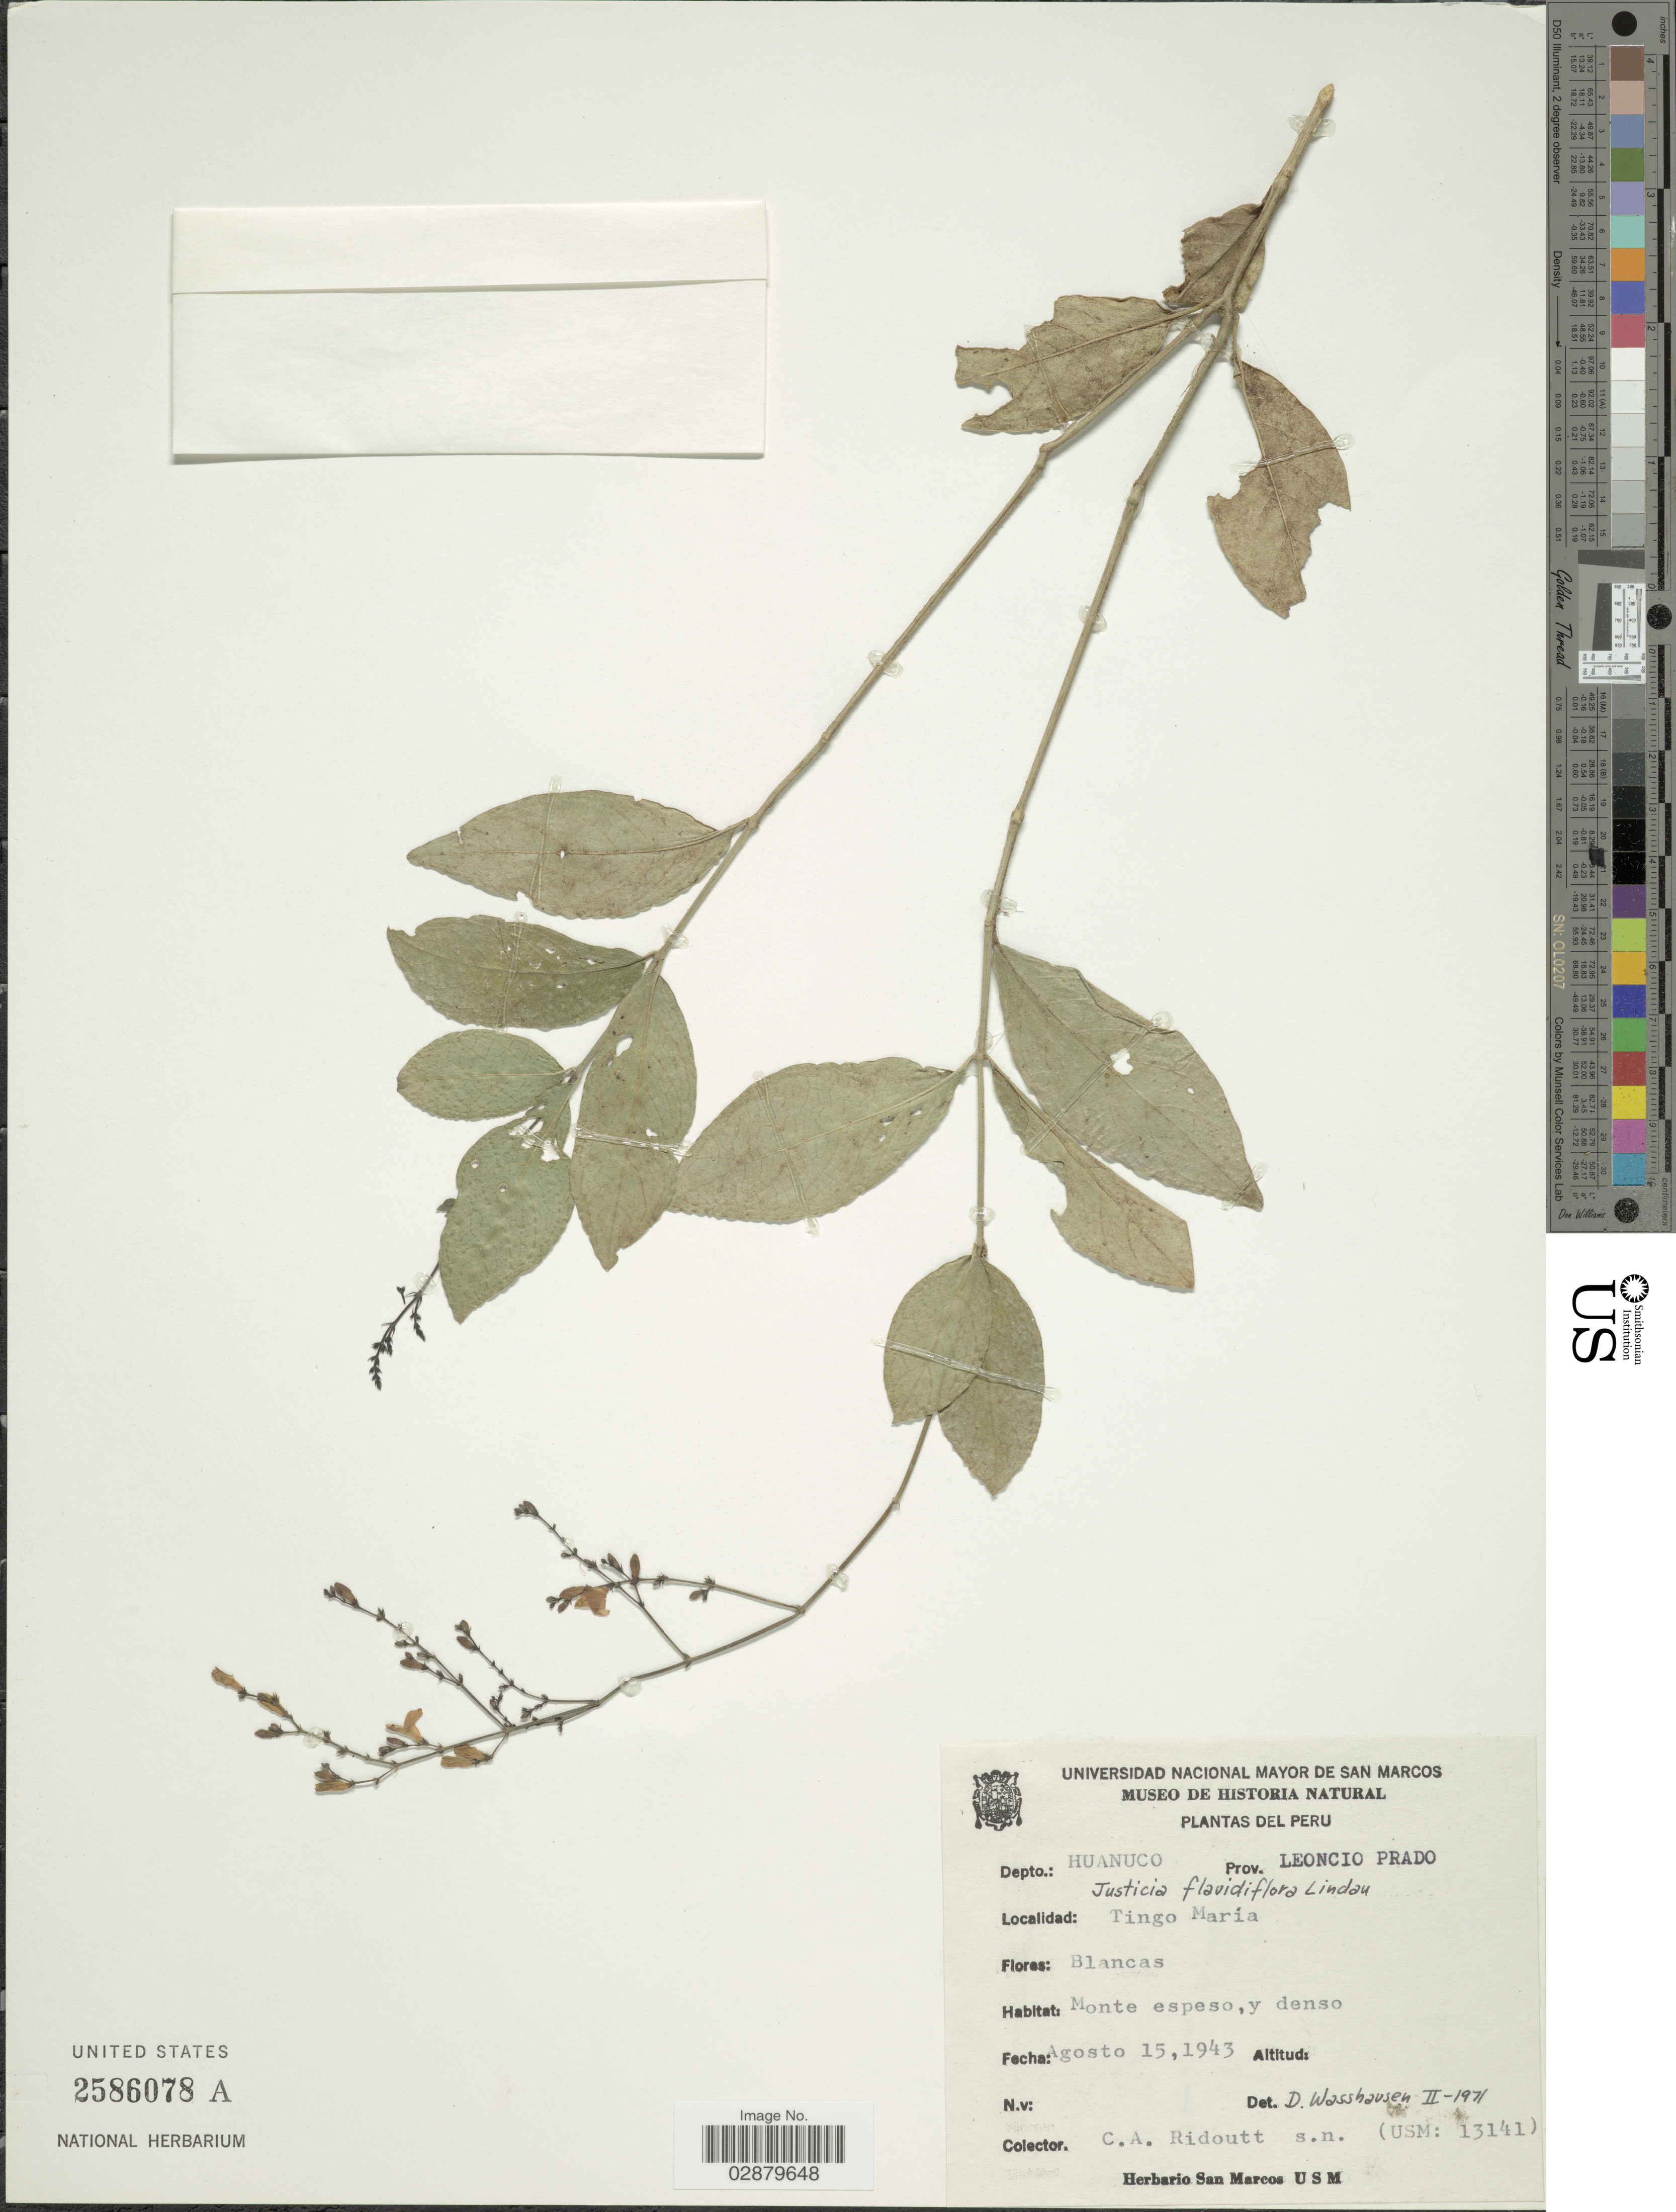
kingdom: Plantae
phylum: Tracheophyta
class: Magnoliopsida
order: Lamiales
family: Acanthaceae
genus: Justicia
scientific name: Justicia lineolata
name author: Ruiz & Pav.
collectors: C. Ridoutt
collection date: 1943-08-15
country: Peru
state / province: Huánuco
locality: Depto.: Huanuco. Prov. Leoncio Prado. Tingo María.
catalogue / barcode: US 2586078A